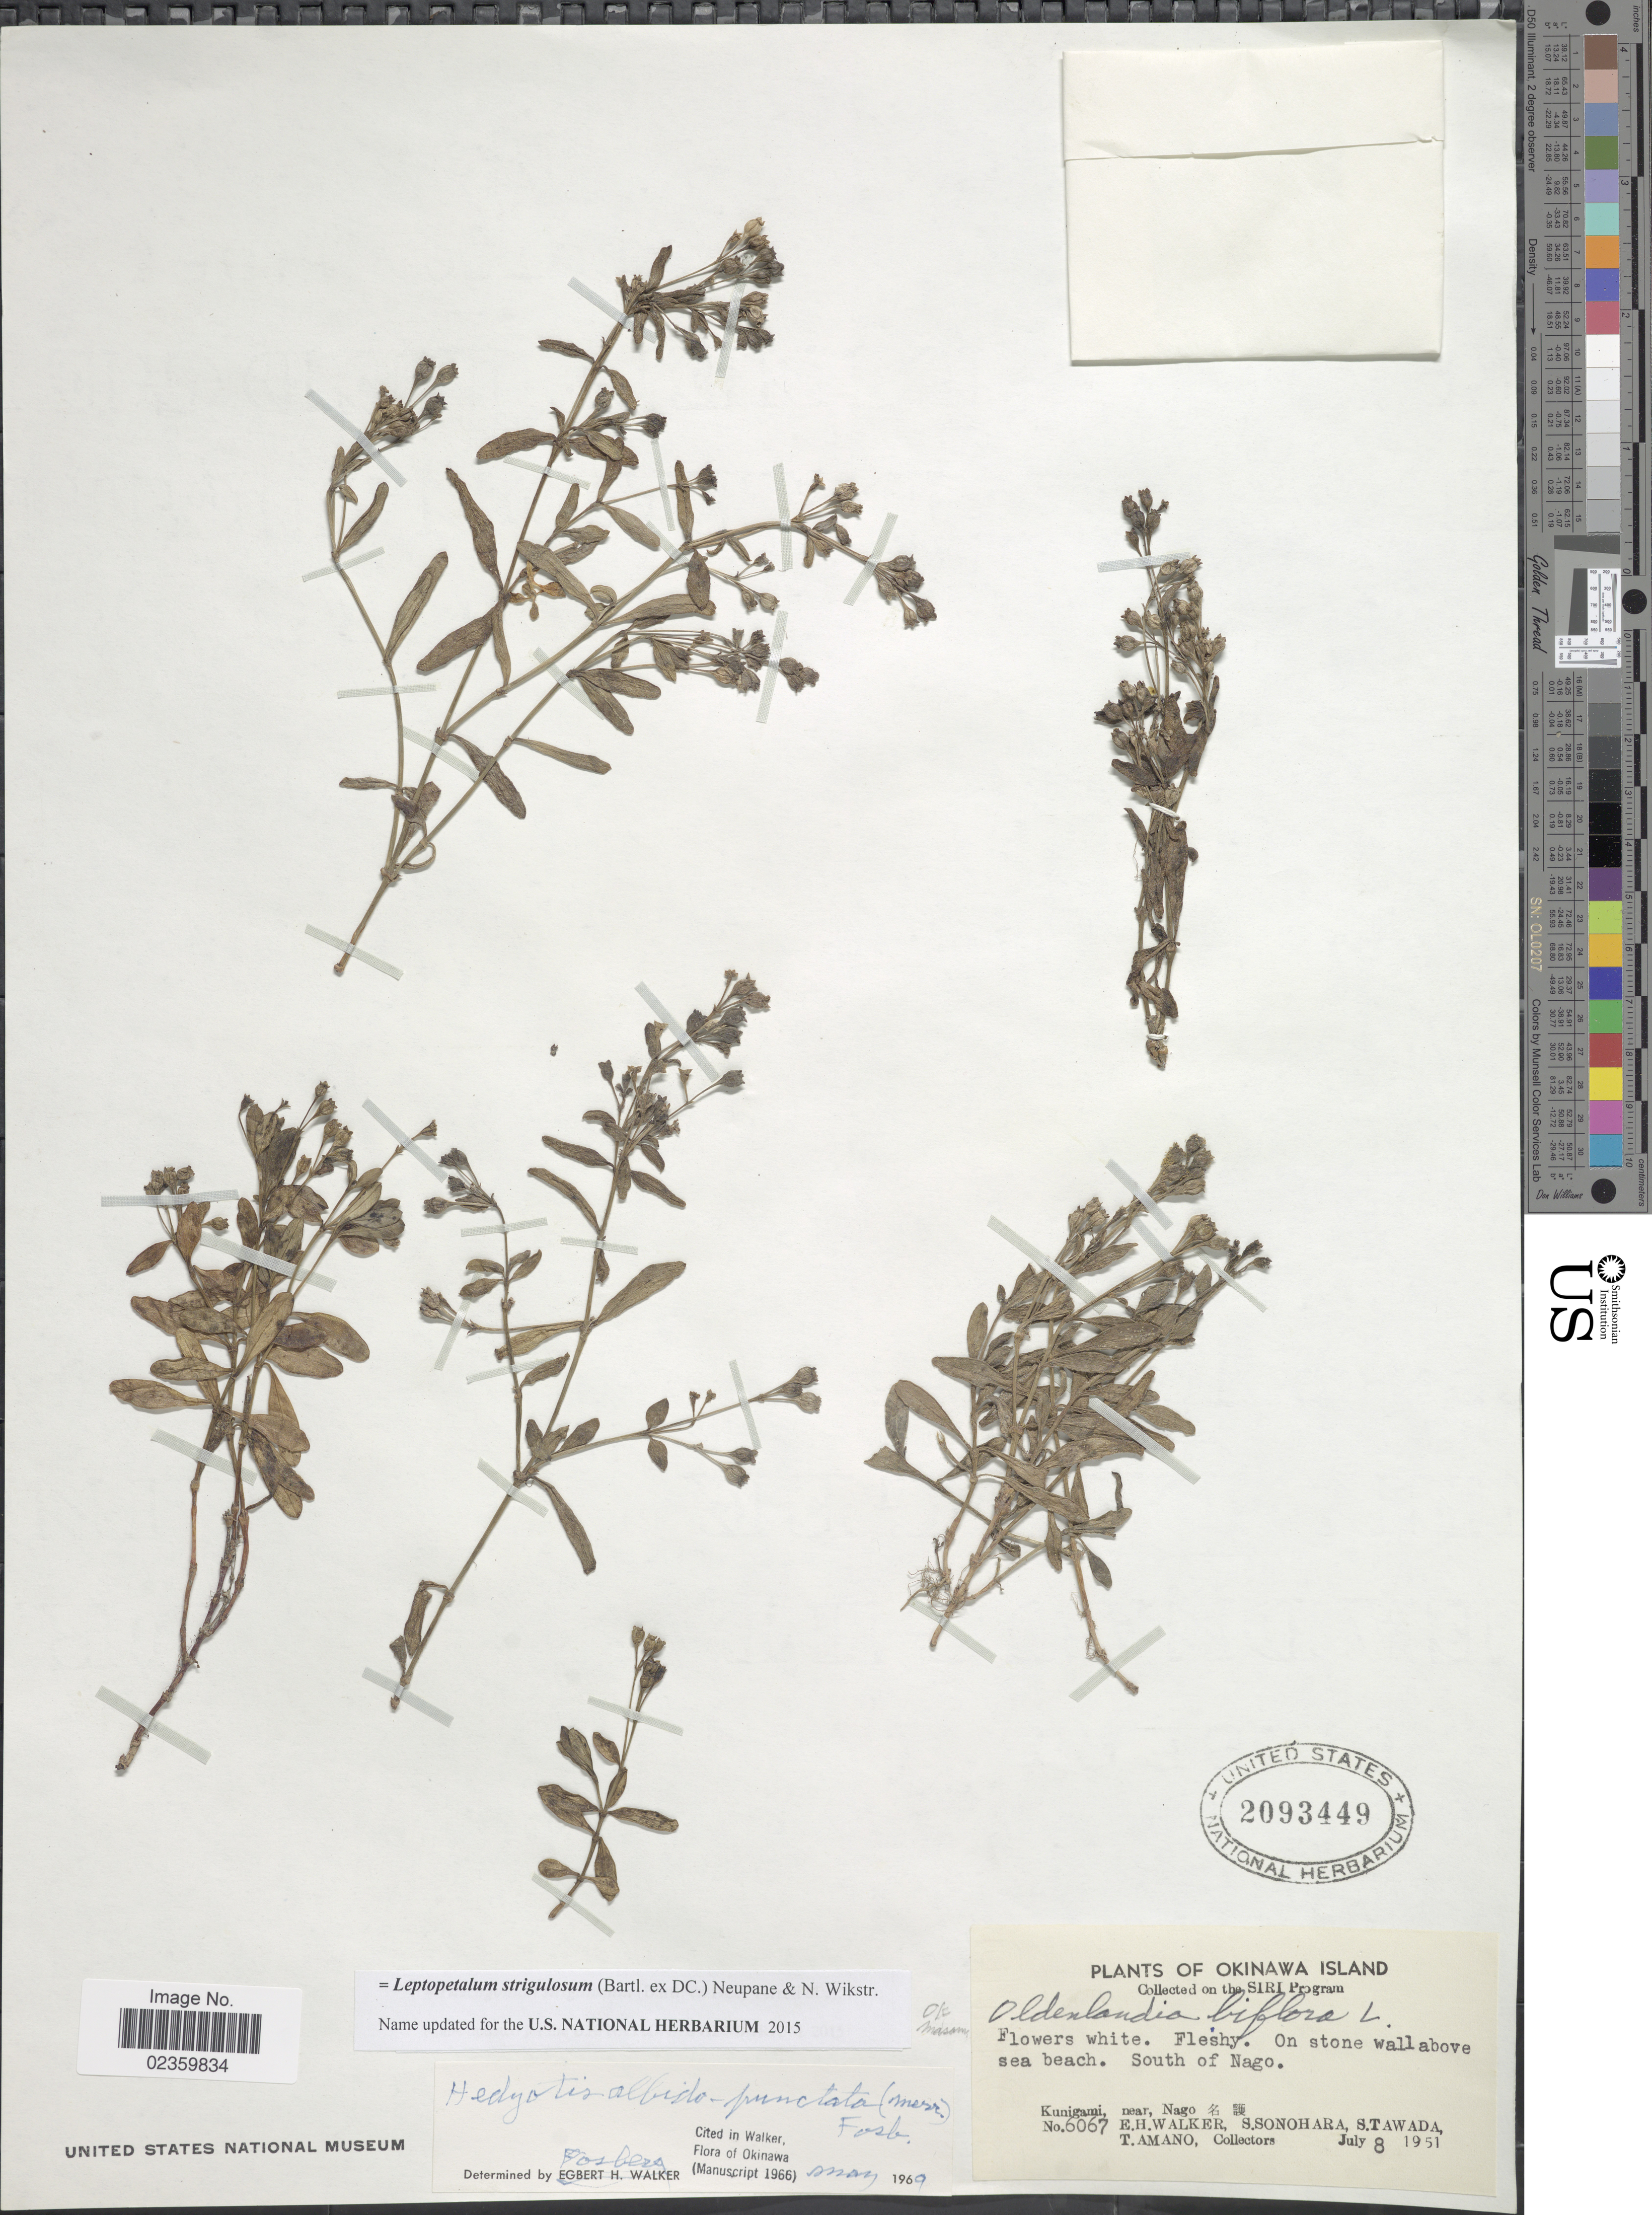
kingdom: Plantae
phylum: Tracheophyta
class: Magnoliopsida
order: Gentianales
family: Rubiaceae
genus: Leptopetalum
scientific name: Leptopetalum strigulosum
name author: (Bartl. ex DC.) Neupane & N. Wikstr.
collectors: E. H. Walker, S. Sonohara, S. Tawada & T. Amano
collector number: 6067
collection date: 1951-07-08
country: Japan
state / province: Okinawa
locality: Okinawa Island, South of Nago, Kunigami, near Nago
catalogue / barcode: US 2093449